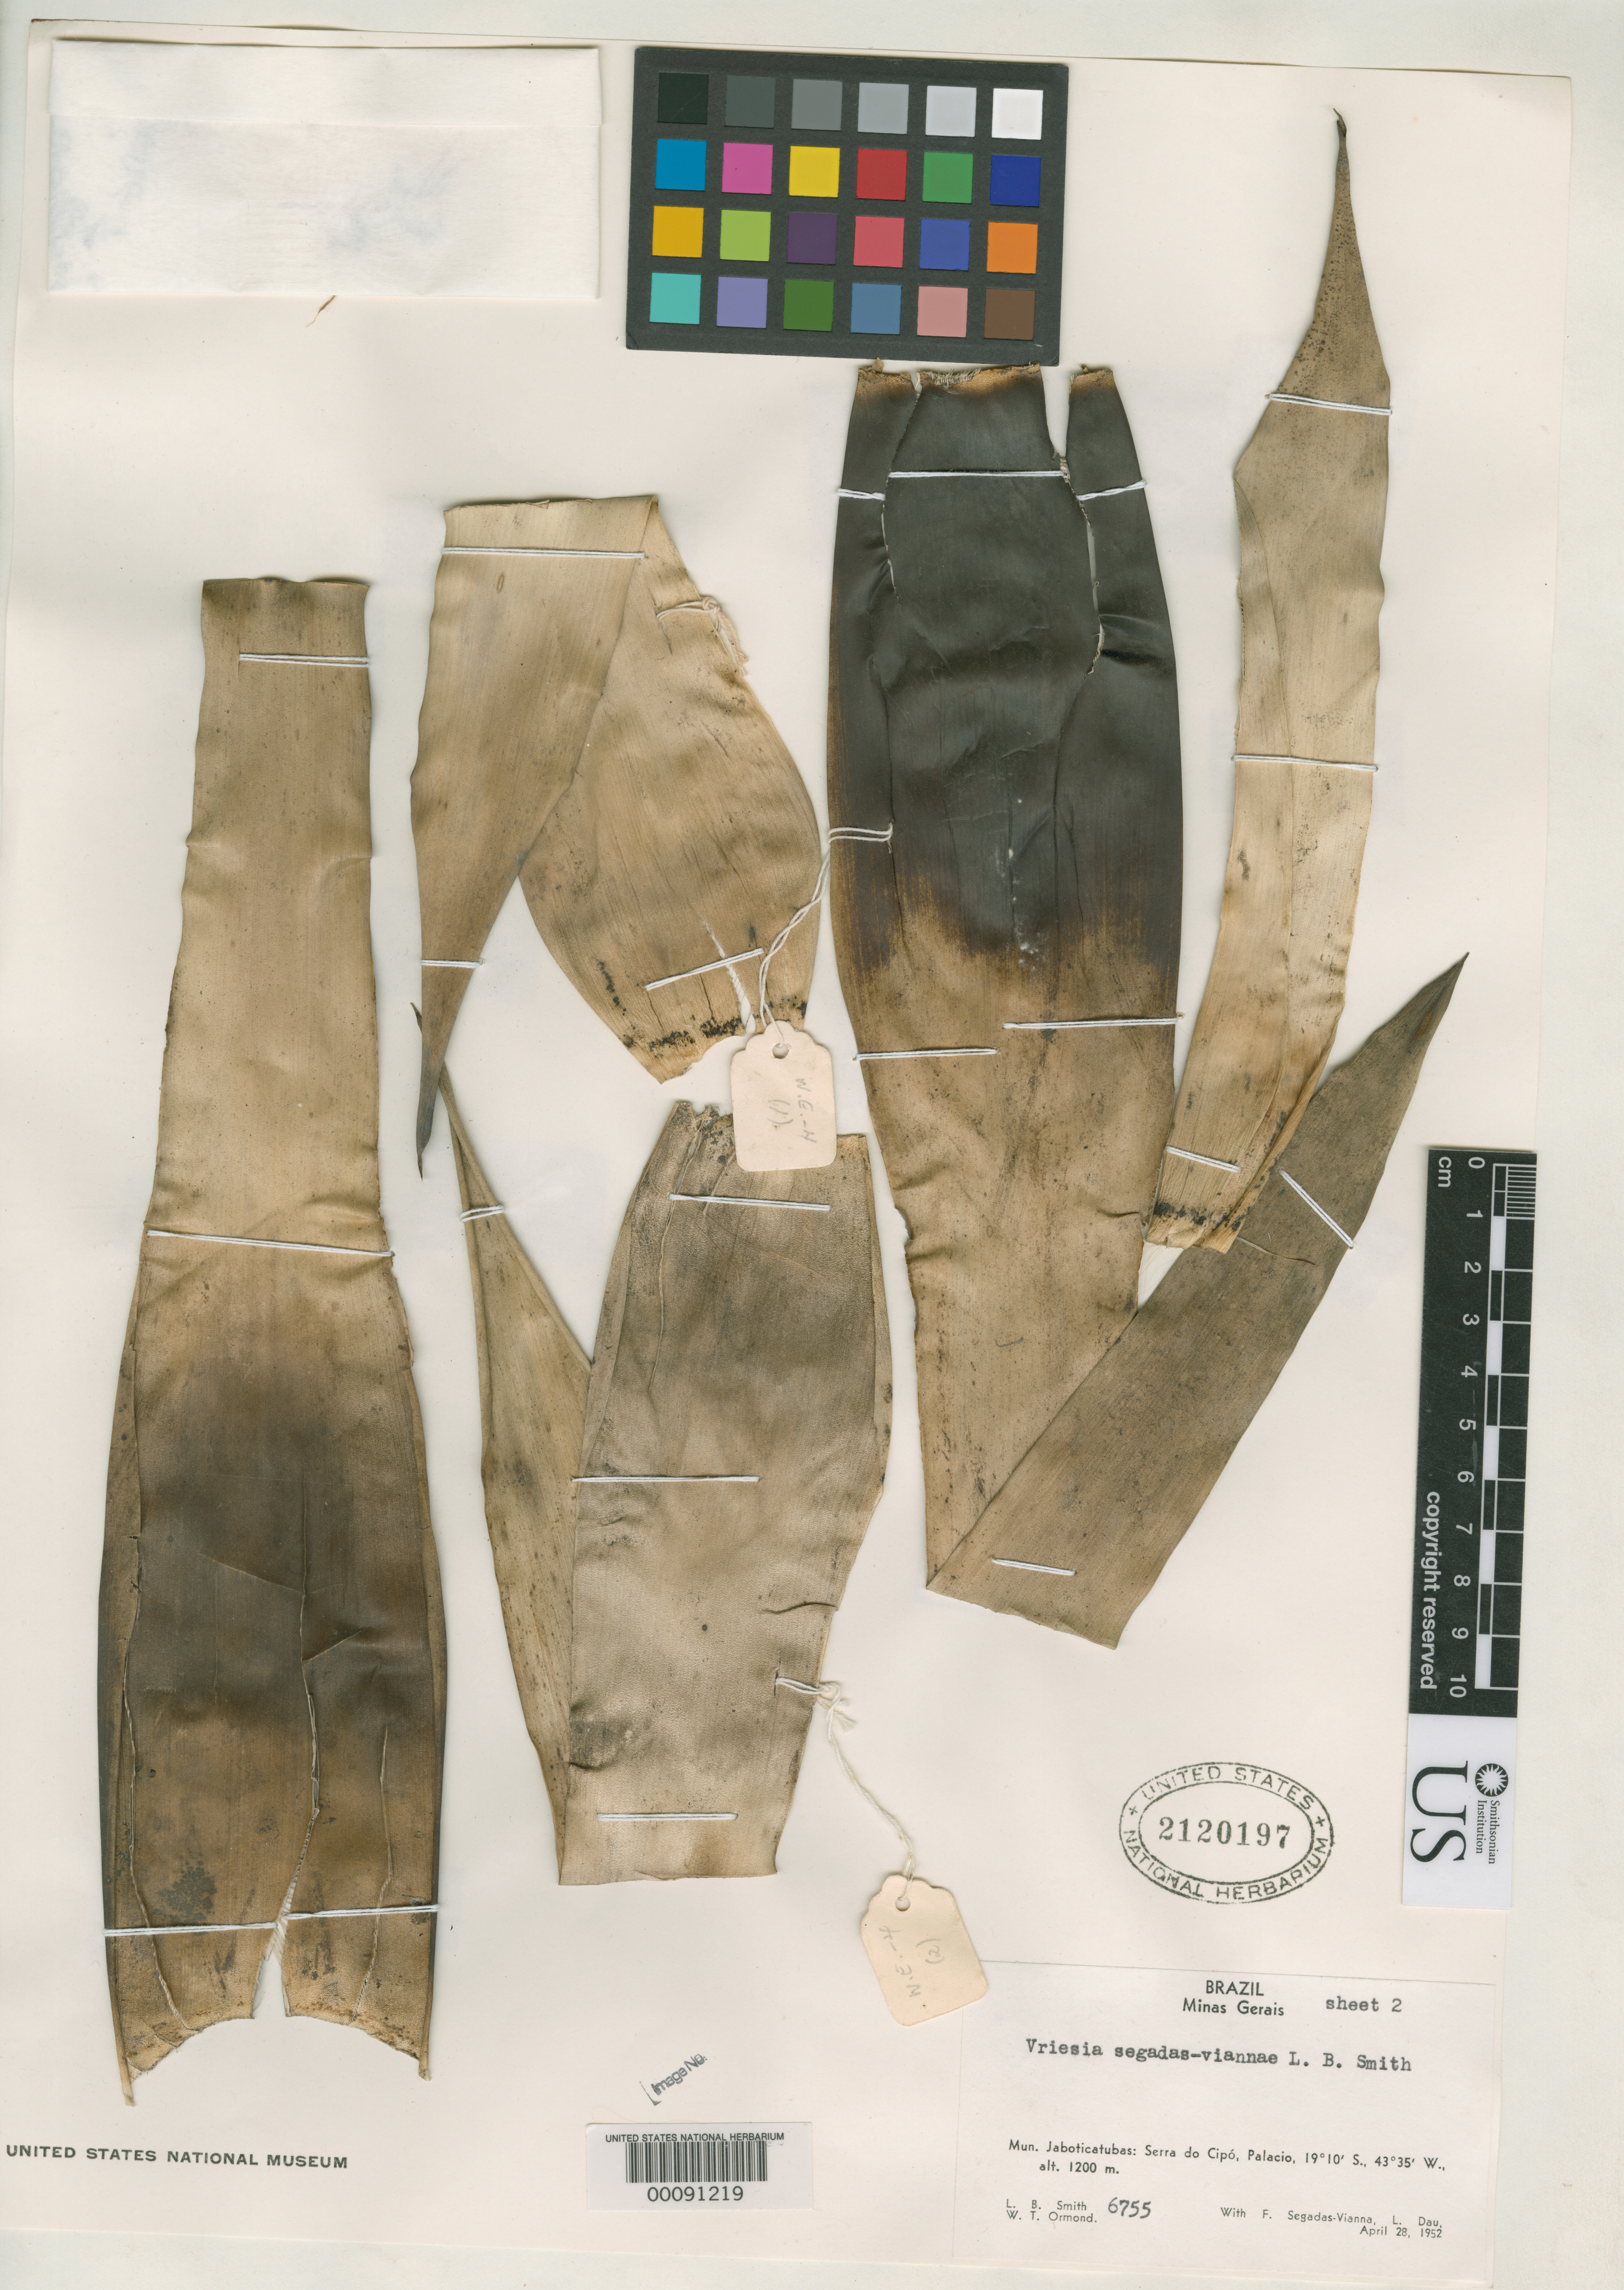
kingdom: Plantae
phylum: Tracheophyta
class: Liliopsida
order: Poales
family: Bromeliaceae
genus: Vriesea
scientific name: Vriesea segadas-viannae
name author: L.B. Sm.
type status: Holotype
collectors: L. Smith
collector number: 6755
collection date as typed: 28 Apr 1952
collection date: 1952-04-28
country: Brazil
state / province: Minas Gerais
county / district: Jaboticatubas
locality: Serra do Cipo, Palacio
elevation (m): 1200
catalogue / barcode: US 2120197